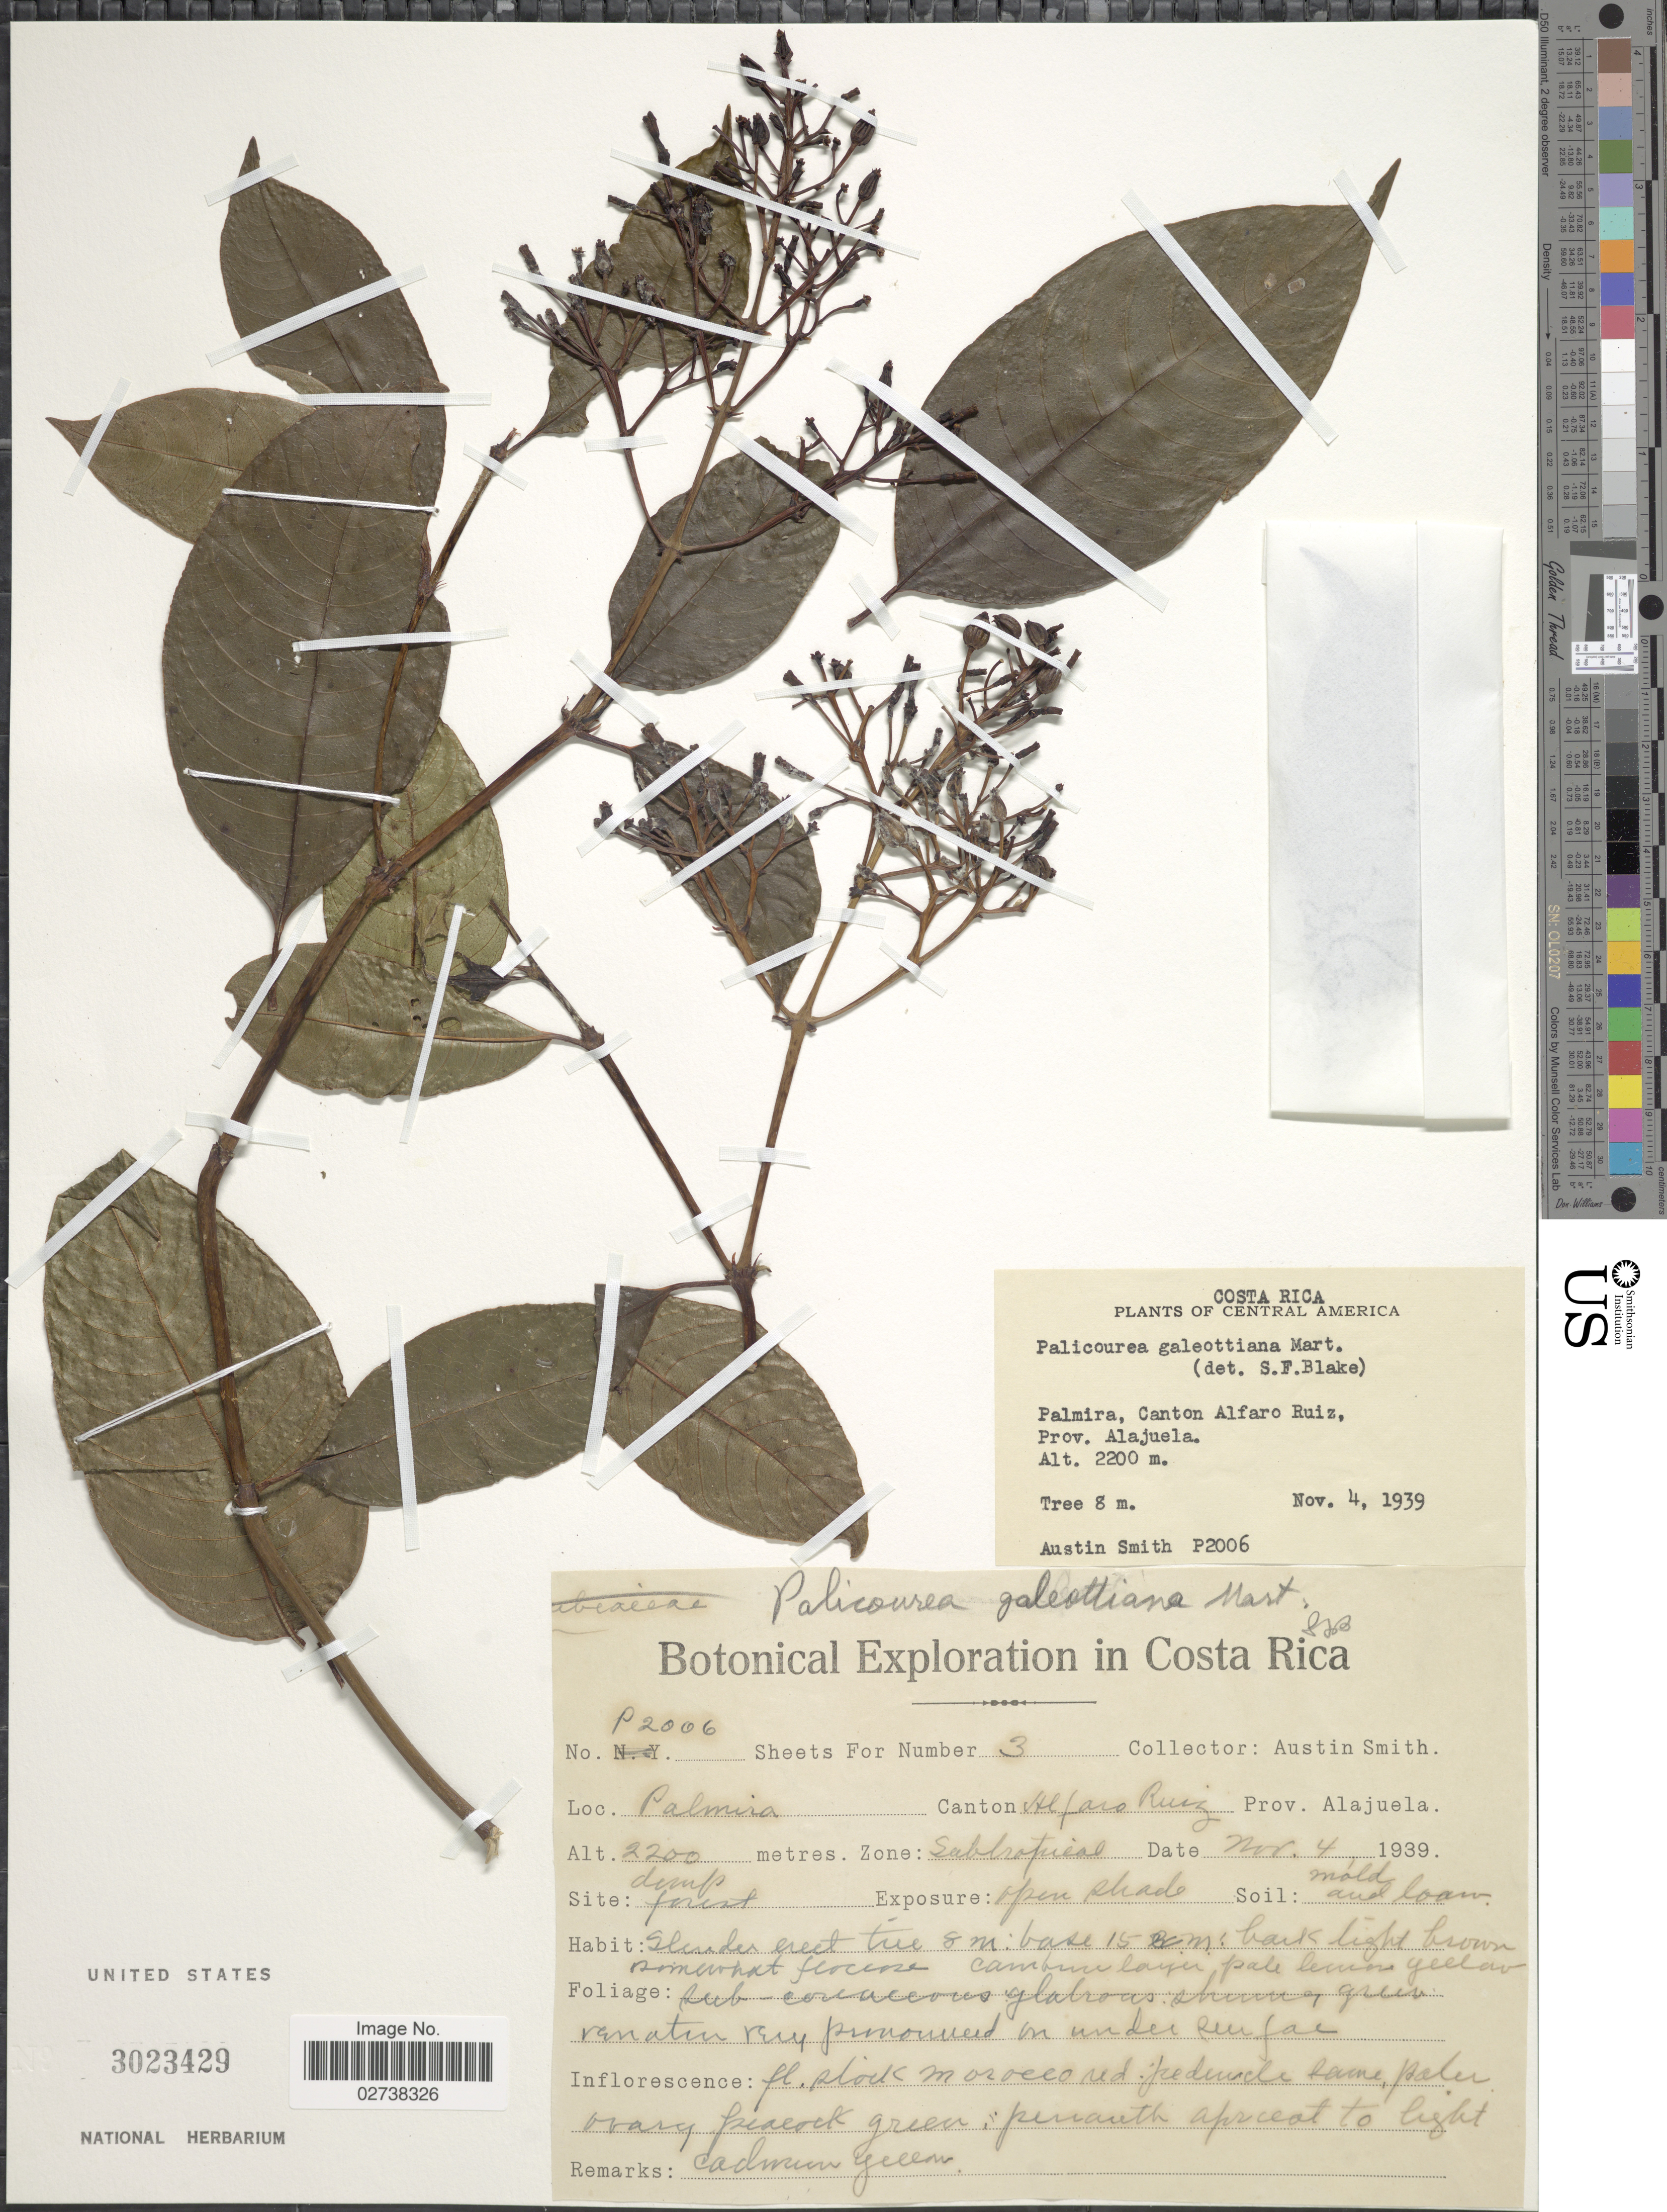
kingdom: Plantae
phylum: Tracheophyta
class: Magnoliopsida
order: Gentianales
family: Rubiaceae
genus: Palicourea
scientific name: Palicourea galeottiana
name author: M. Martens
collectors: Aust P. Smith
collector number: P2006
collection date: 1939-11-04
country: Costa Rica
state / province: Alajuela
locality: Palmira, Canton Alfaro Ruiz, Prov. Alajuela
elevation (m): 2200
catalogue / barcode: US 3023429